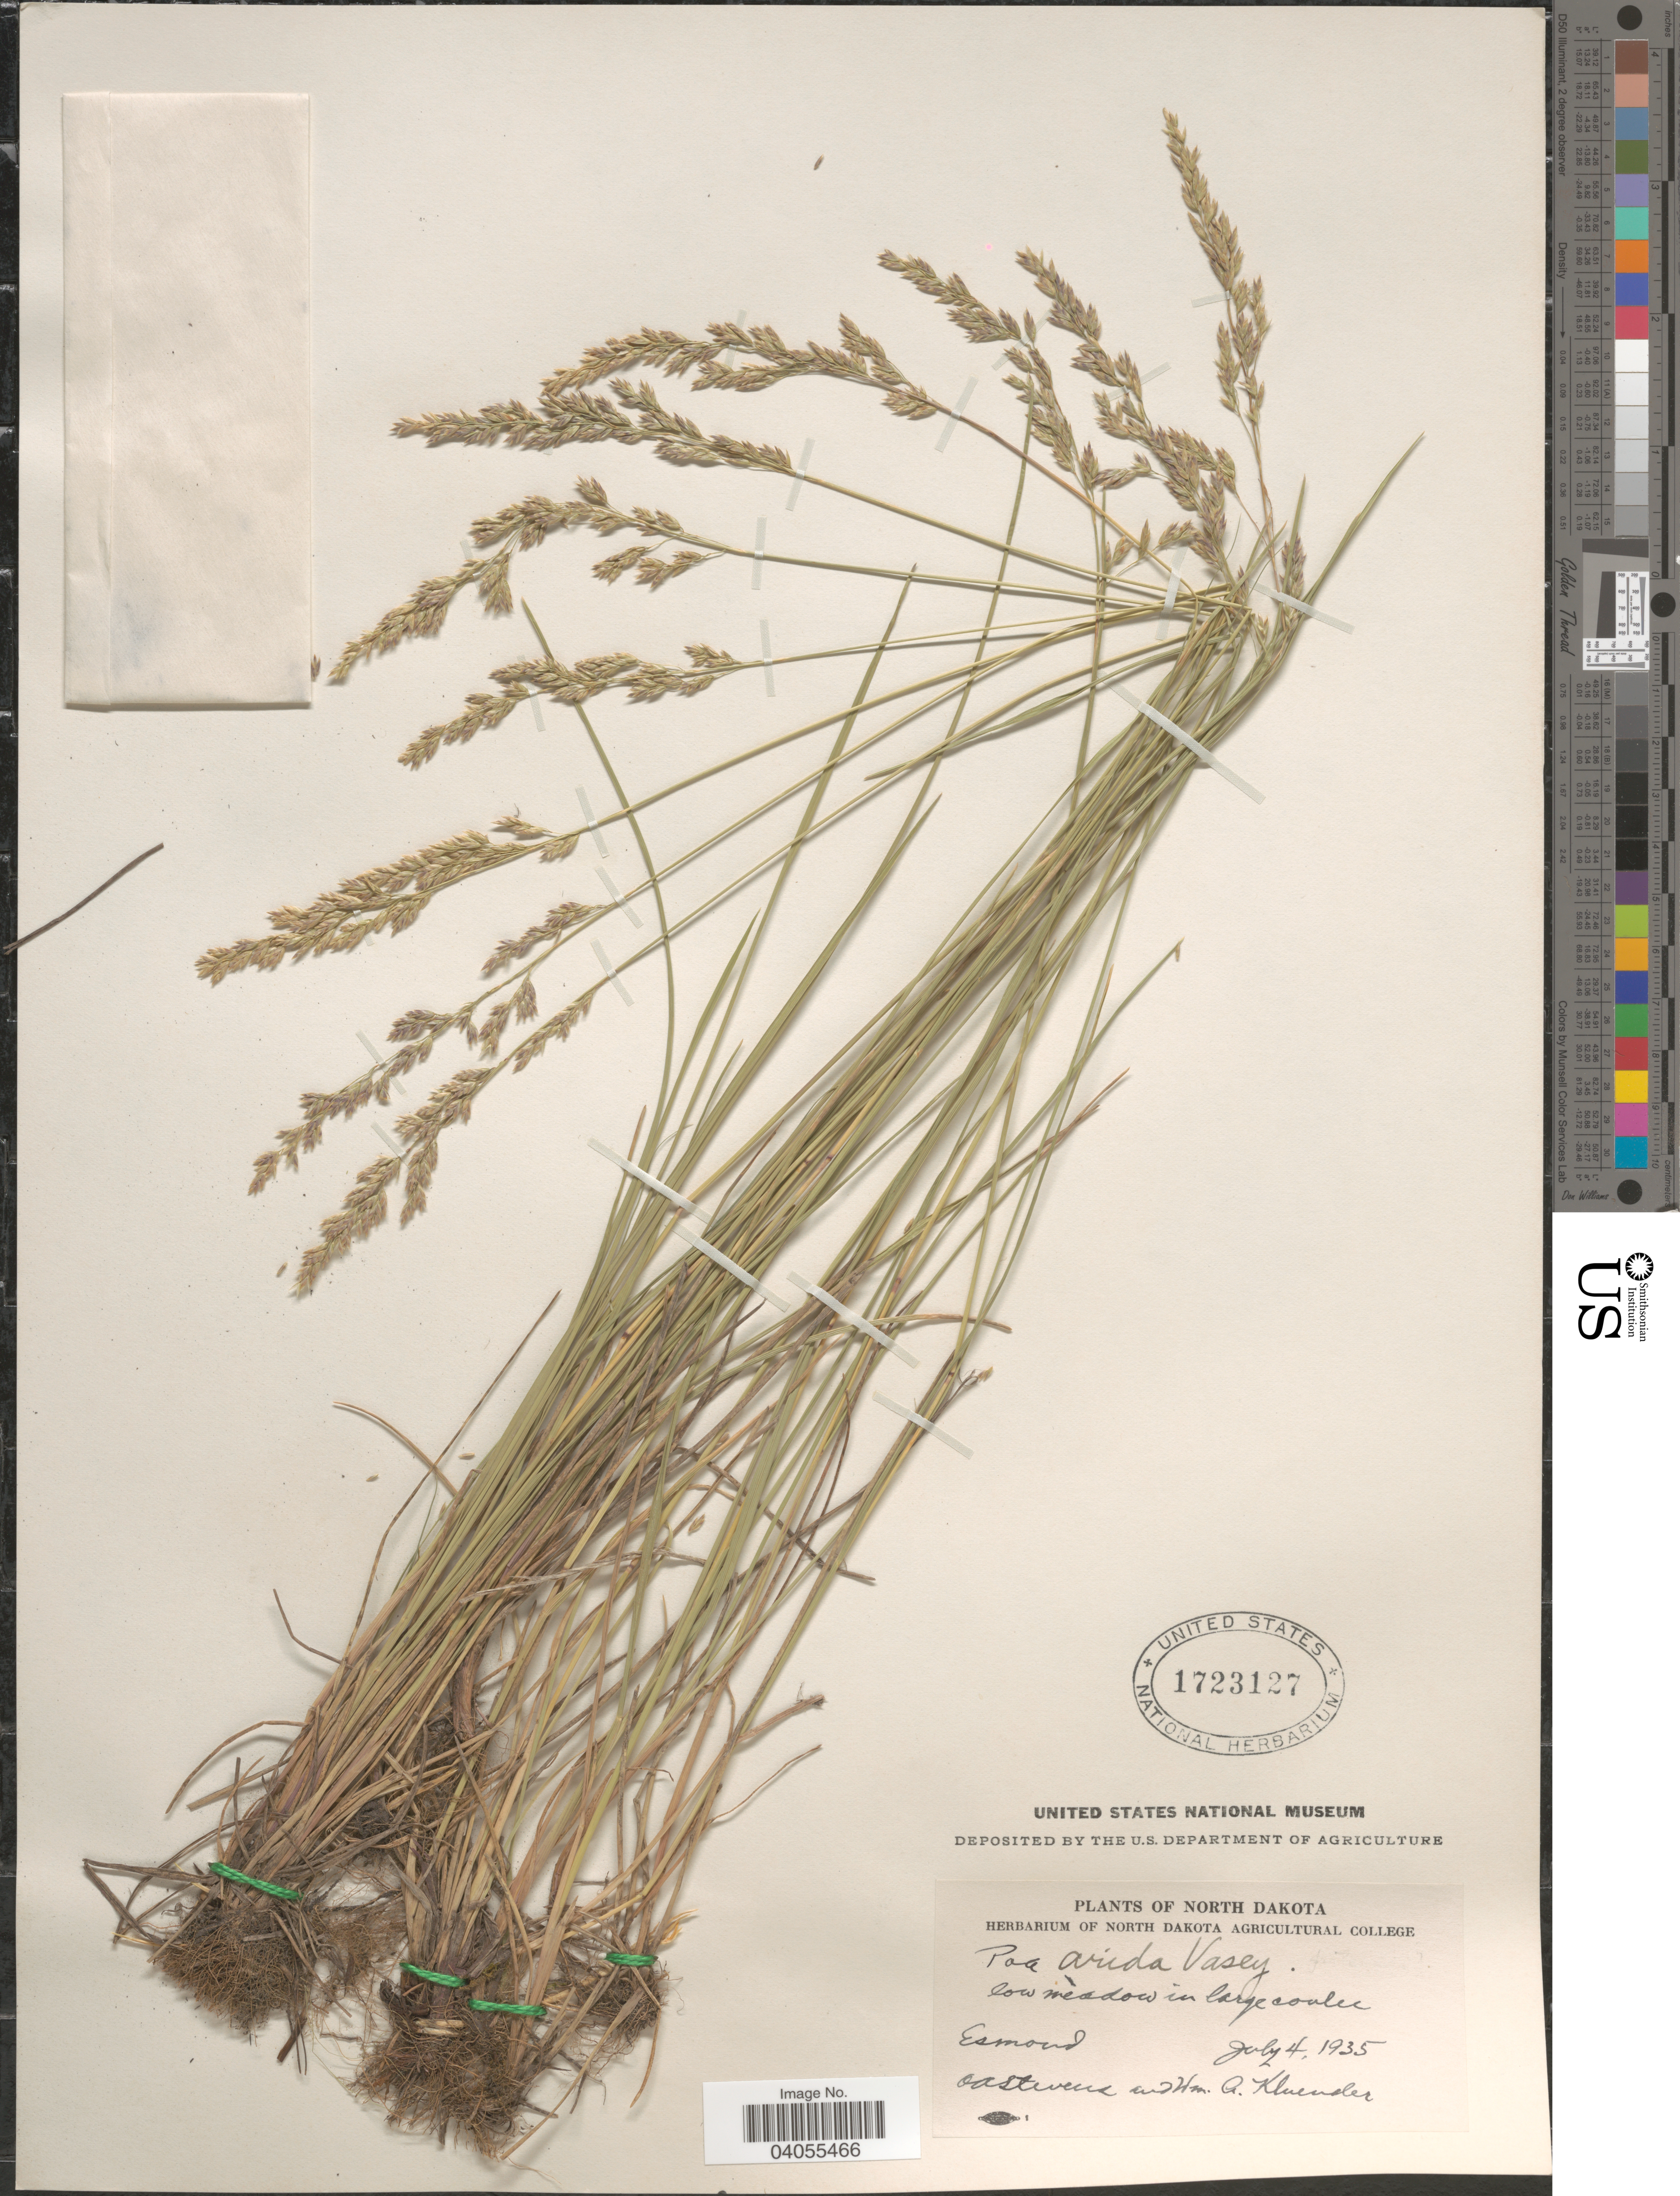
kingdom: Plantae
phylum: Tracheophyta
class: Liliopsida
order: Poales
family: Poaceae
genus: Poa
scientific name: Poa arida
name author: Vasey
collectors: O. A. Stevens & W. Kluender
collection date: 1935-07-04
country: United States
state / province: North Dakota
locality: Esmond.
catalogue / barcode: US 1723127